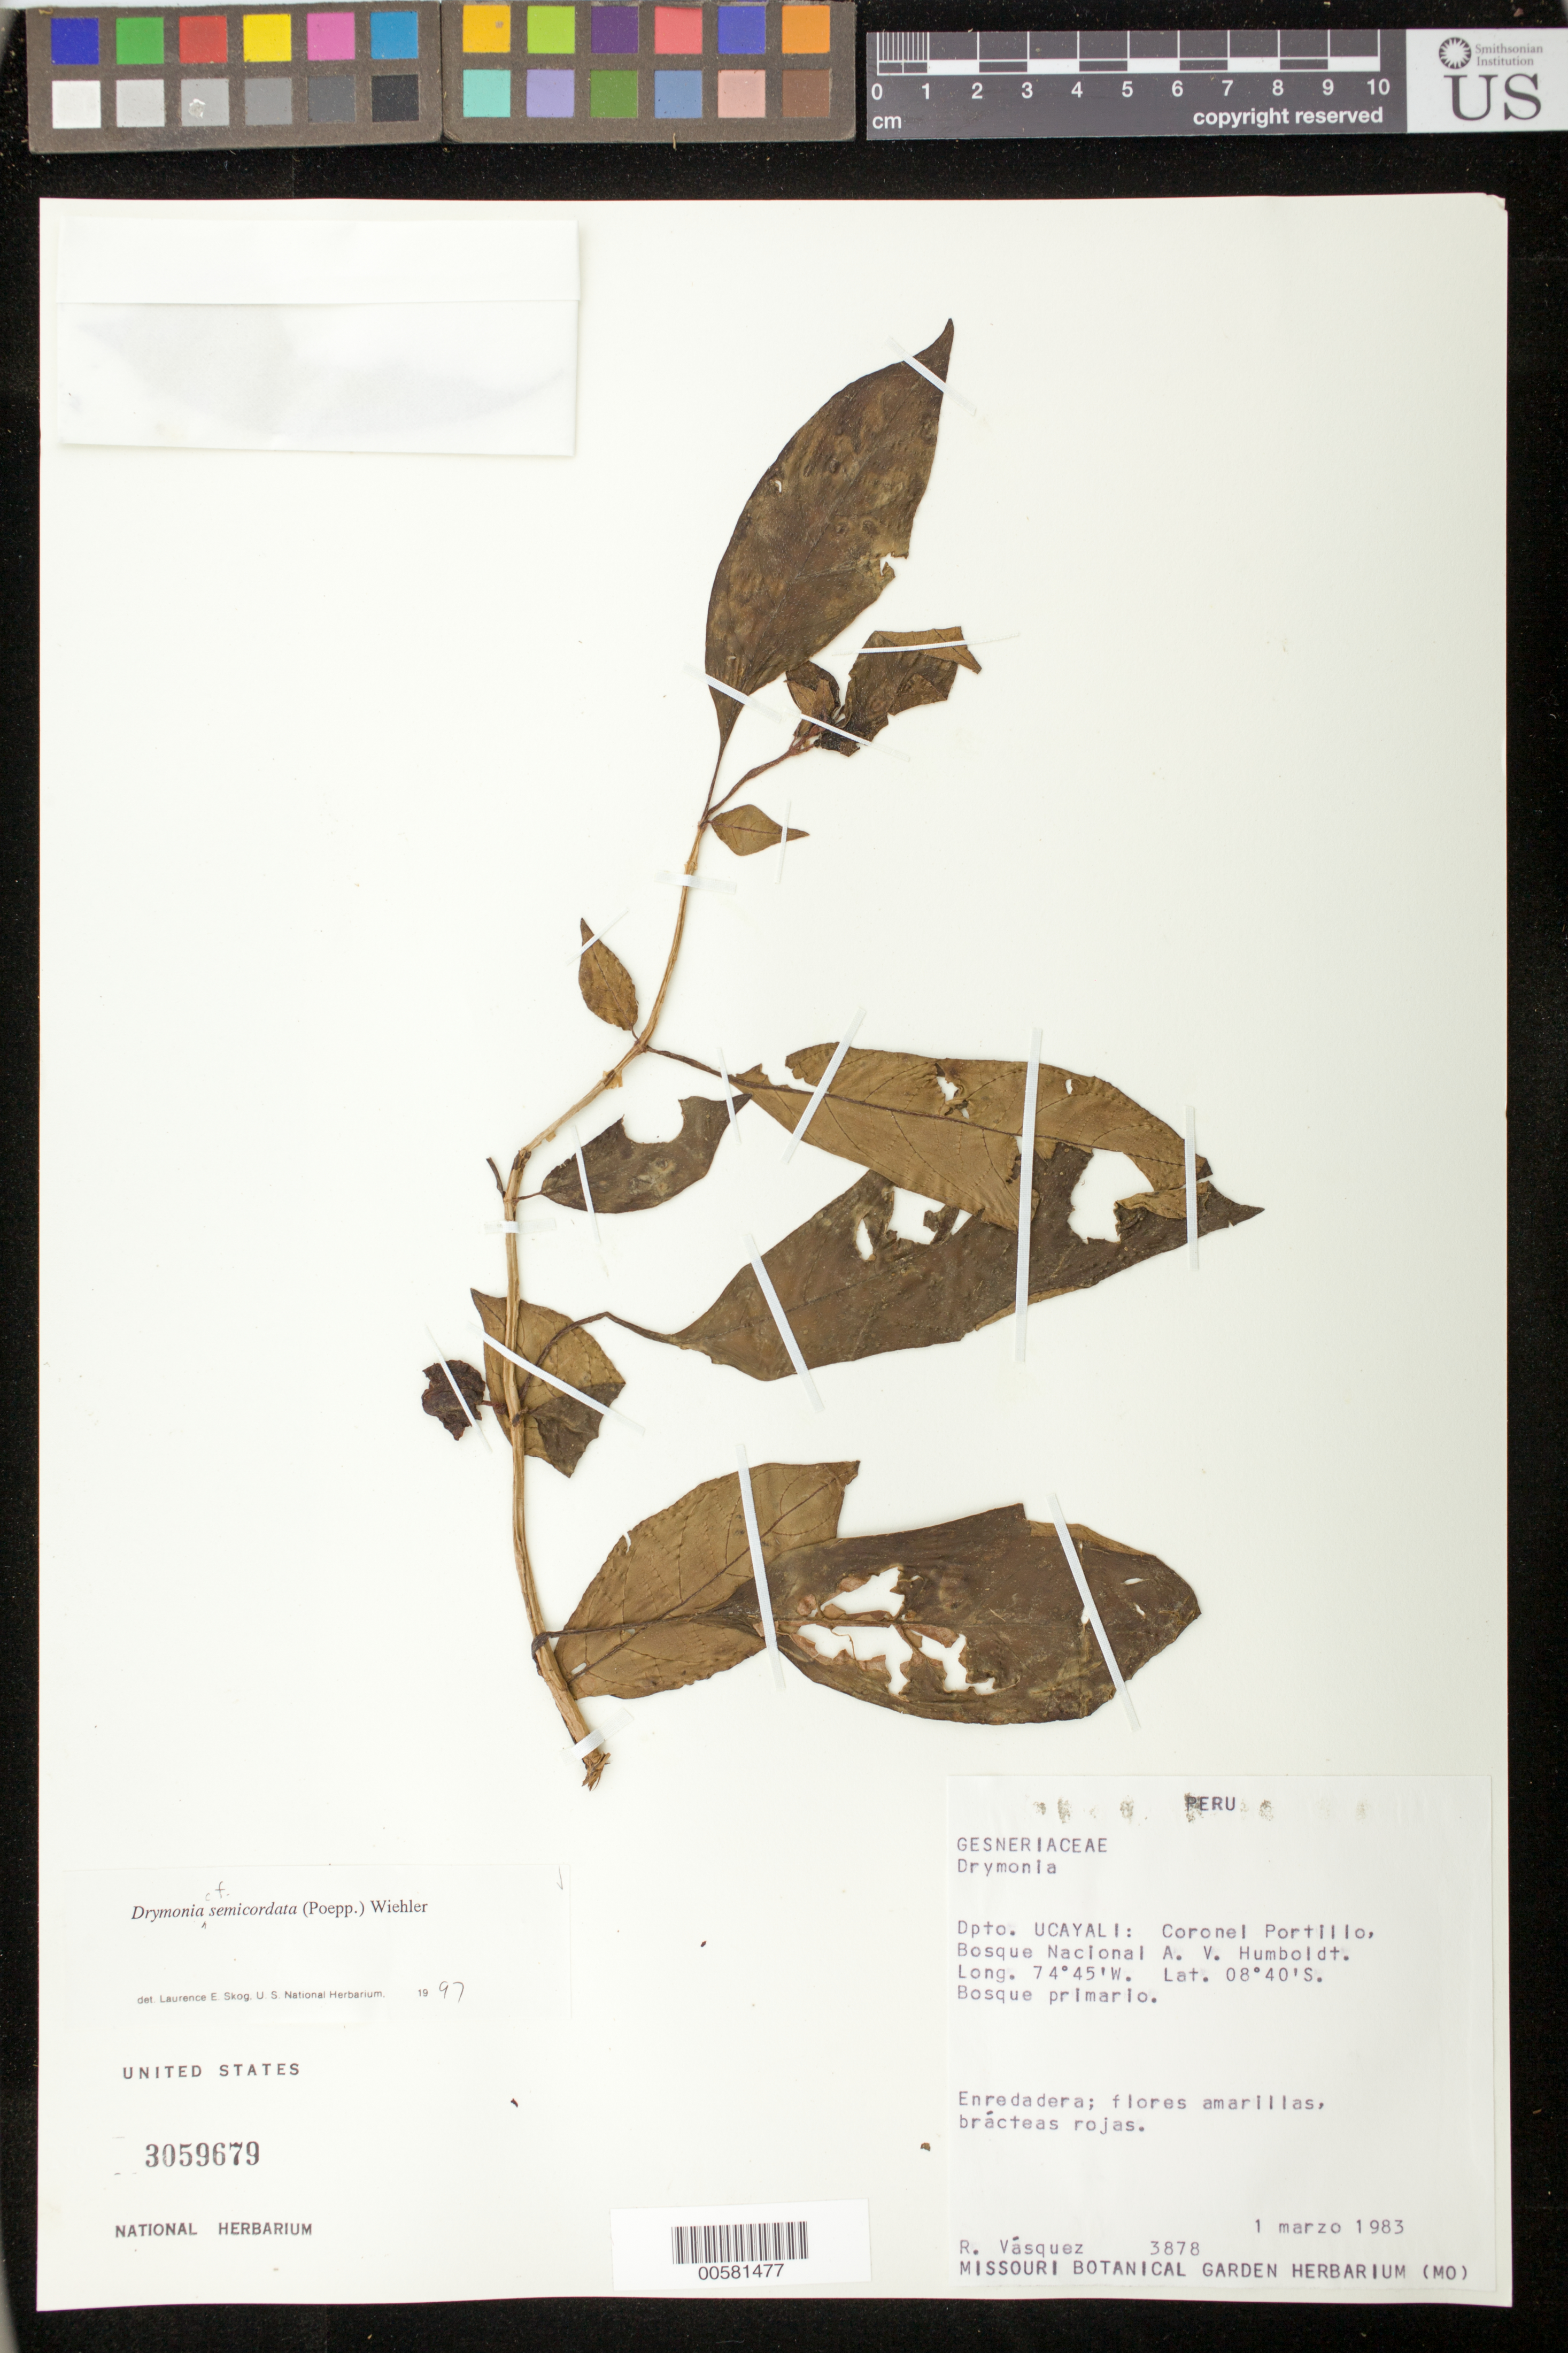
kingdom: Plantae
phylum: Tracheophyta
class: Magnoliopsida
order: Lamiales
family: Gesneriaceae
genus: Drymonia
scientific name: Drymonia semicordata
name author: (Poepp.) Wiehler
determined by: Skog, Laurence E.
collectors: R. Vásquez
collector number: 3878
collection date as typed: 01 Mar 1983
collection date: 1983-03-01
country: Peru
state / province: Ucayali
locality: Coronel Portillo; Bosque Nacional A.V. Humboldt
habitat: Bosque primario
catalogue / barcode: US 3059679